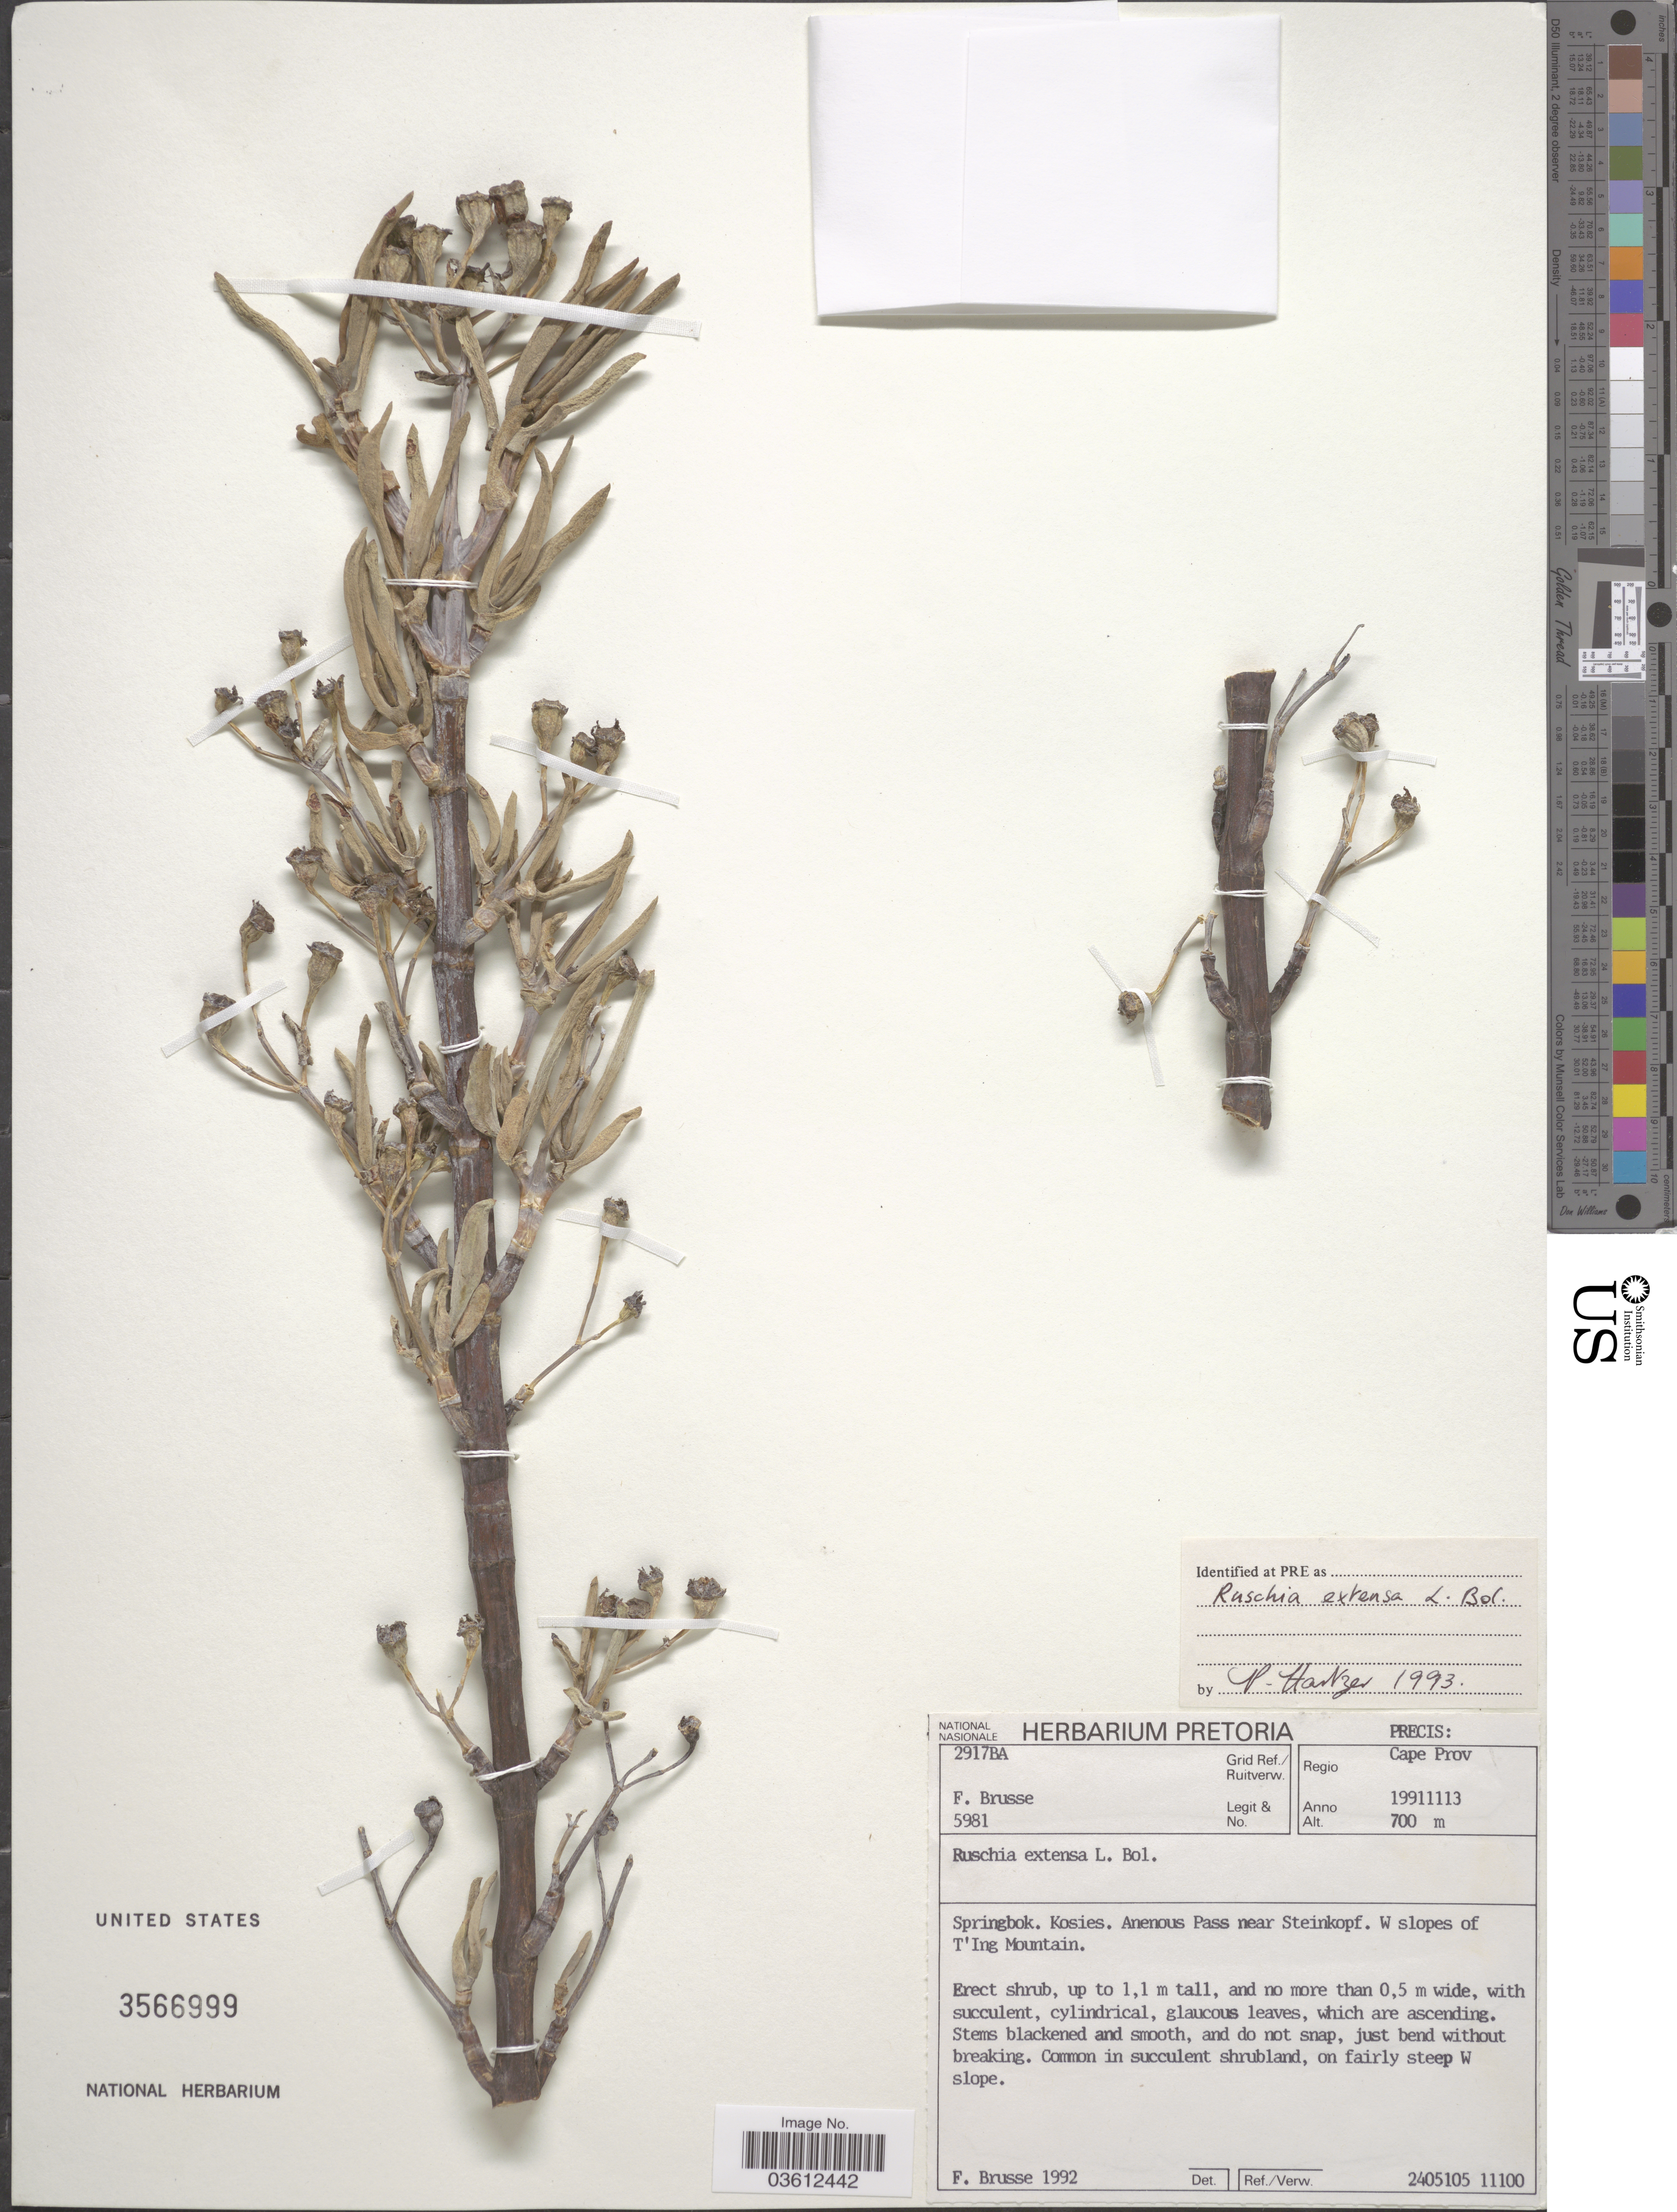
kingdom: Plantae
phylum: Tracheophyta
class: Magnoliopsida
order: Caryophyllales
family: Aizoaceae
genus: Ruschia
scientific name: Ruschia extensa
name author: L. Bolus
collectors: F. A. Brusse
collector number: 5981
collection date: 1991-11-13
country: South Africa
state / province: Northern Cape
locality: Grid Ref./ Ruitverw. 2917BA. Regio Cape Prov. Springbok. Kosies. Anenous Pass near Steinkopf. W slopes of T'Ing Mountain.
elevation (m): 700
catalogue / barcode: US 3566999